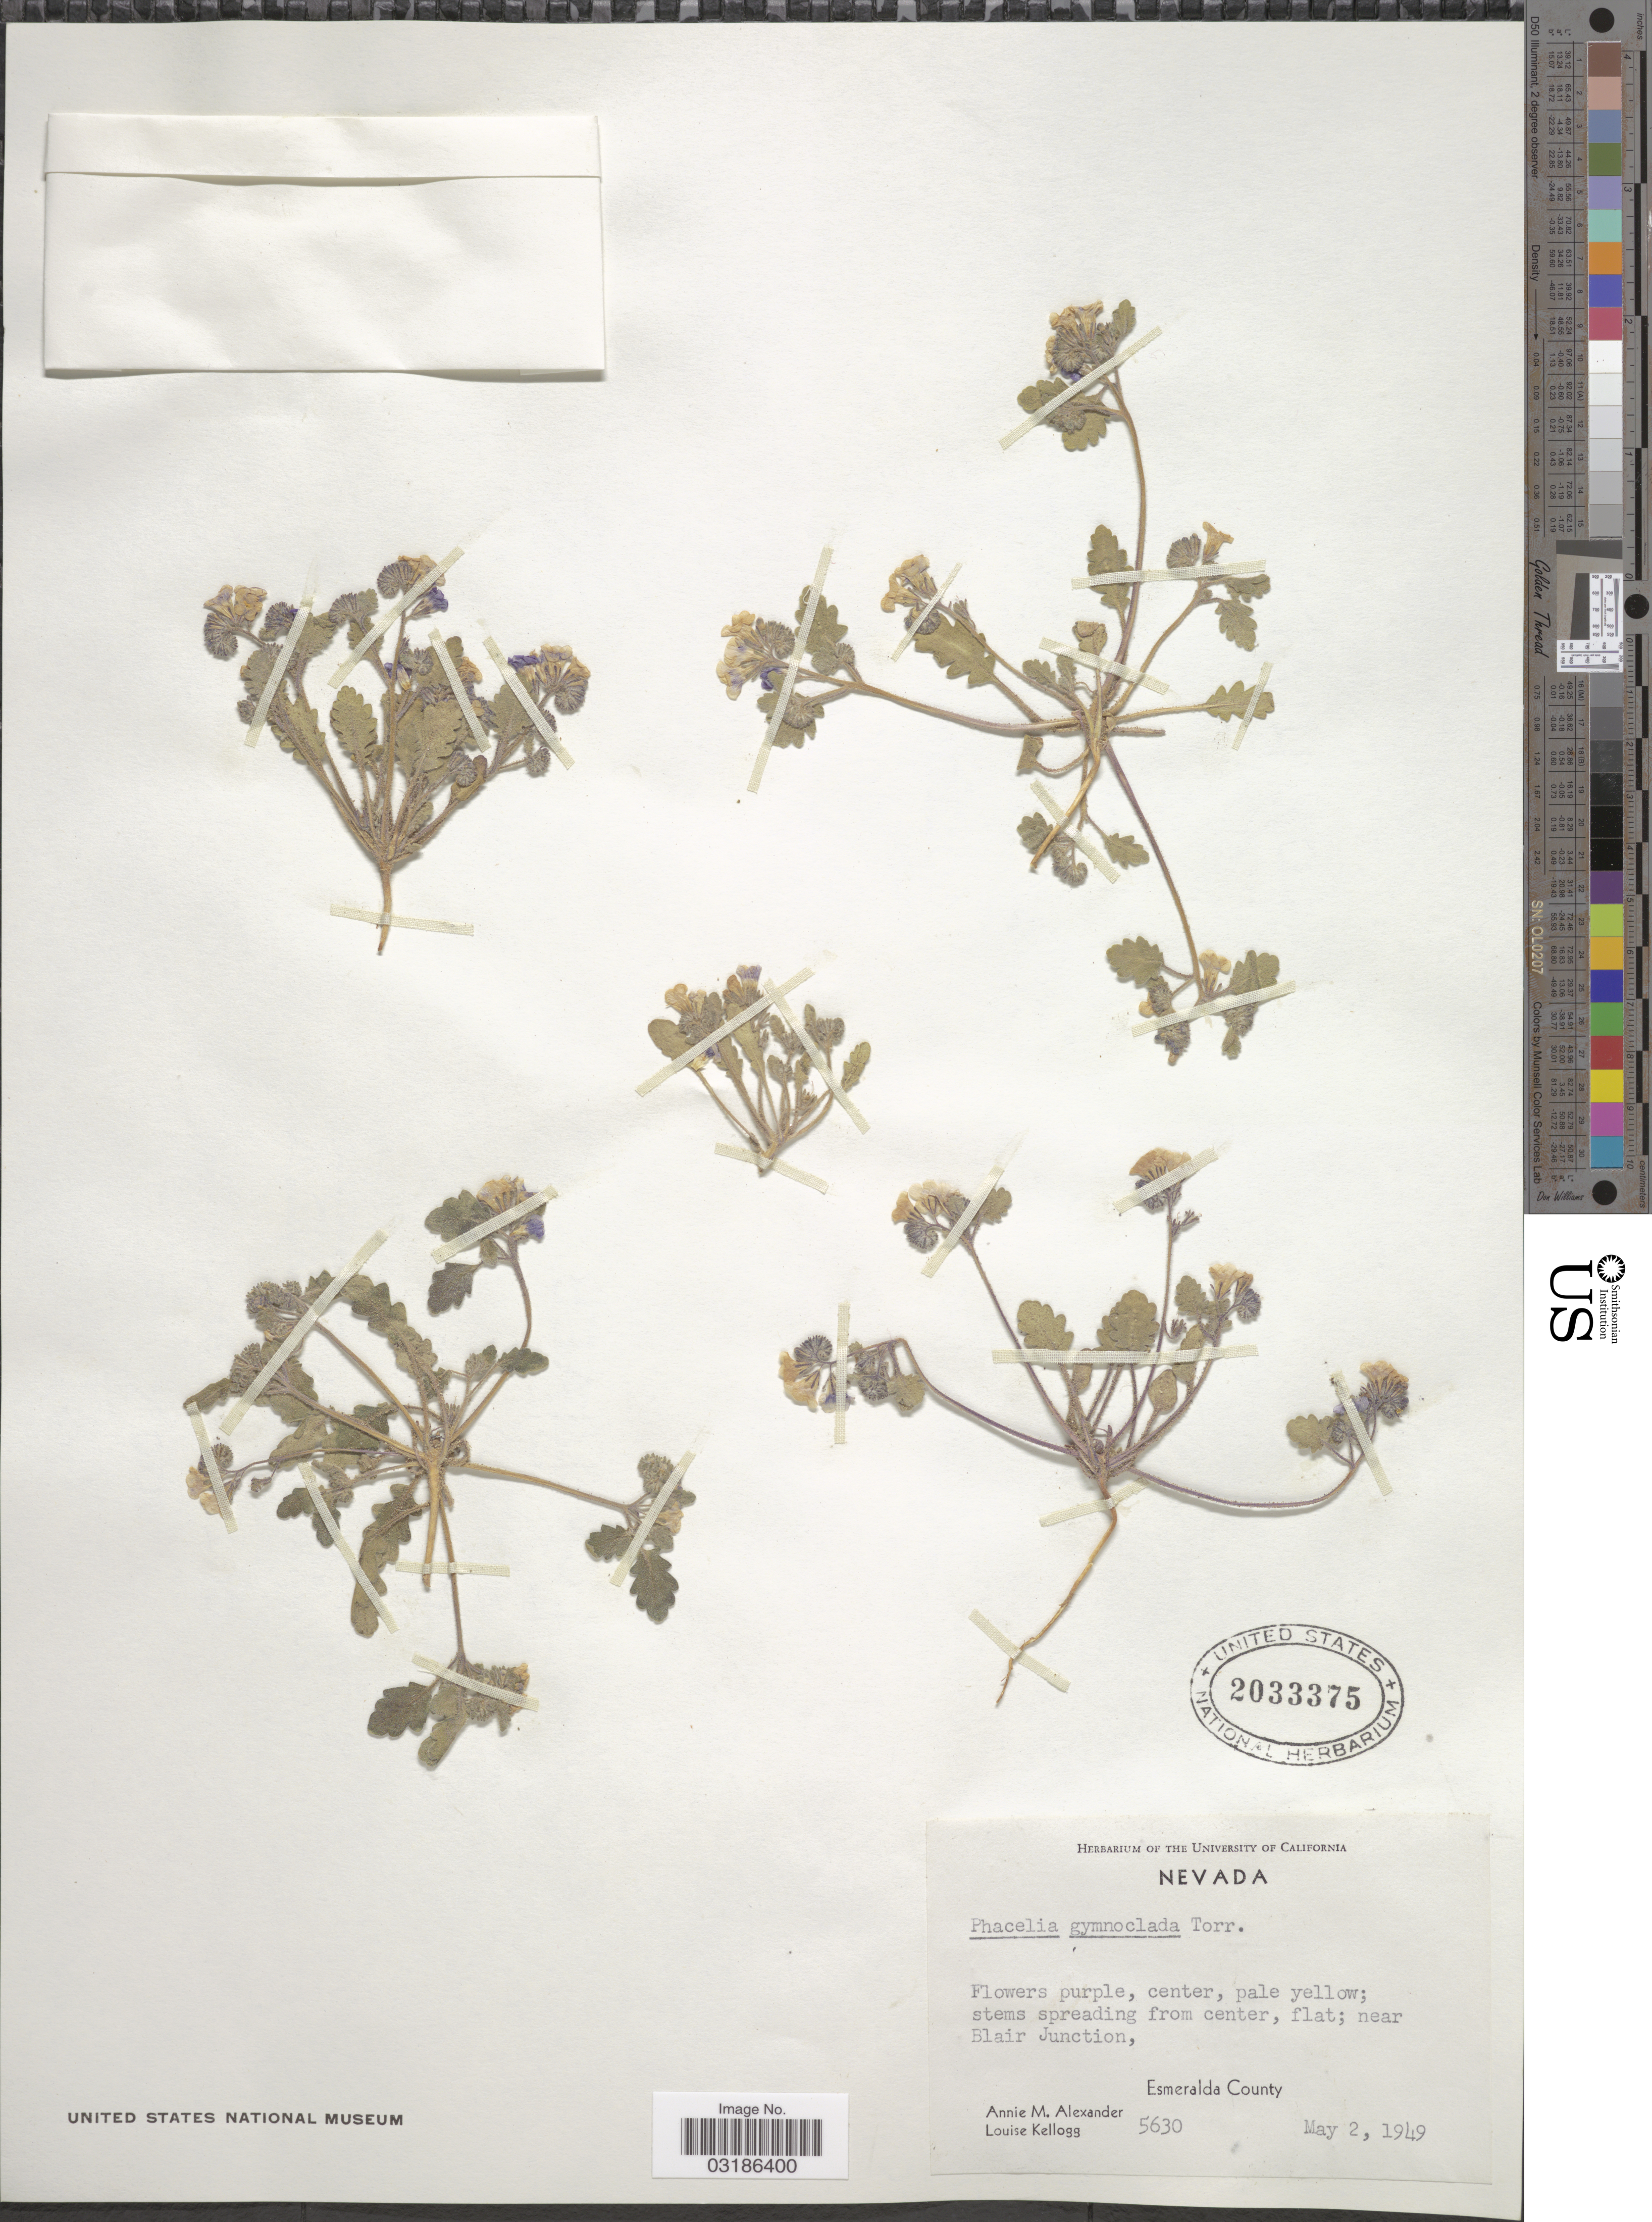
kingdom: Plantae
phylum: Tracheophyta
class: Magnoliopsida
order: Boraginales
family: Hydrophyllaceae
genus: Phacelia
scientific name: Phacelia gymnoclada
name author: Torr. in C. King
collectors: A. M. Alexander & L. Kellogg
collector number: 5630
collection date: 1949-05-02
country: United States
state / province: Nevada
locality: Near Blair Junction, Esmeralda County.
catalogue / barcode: US 2033375